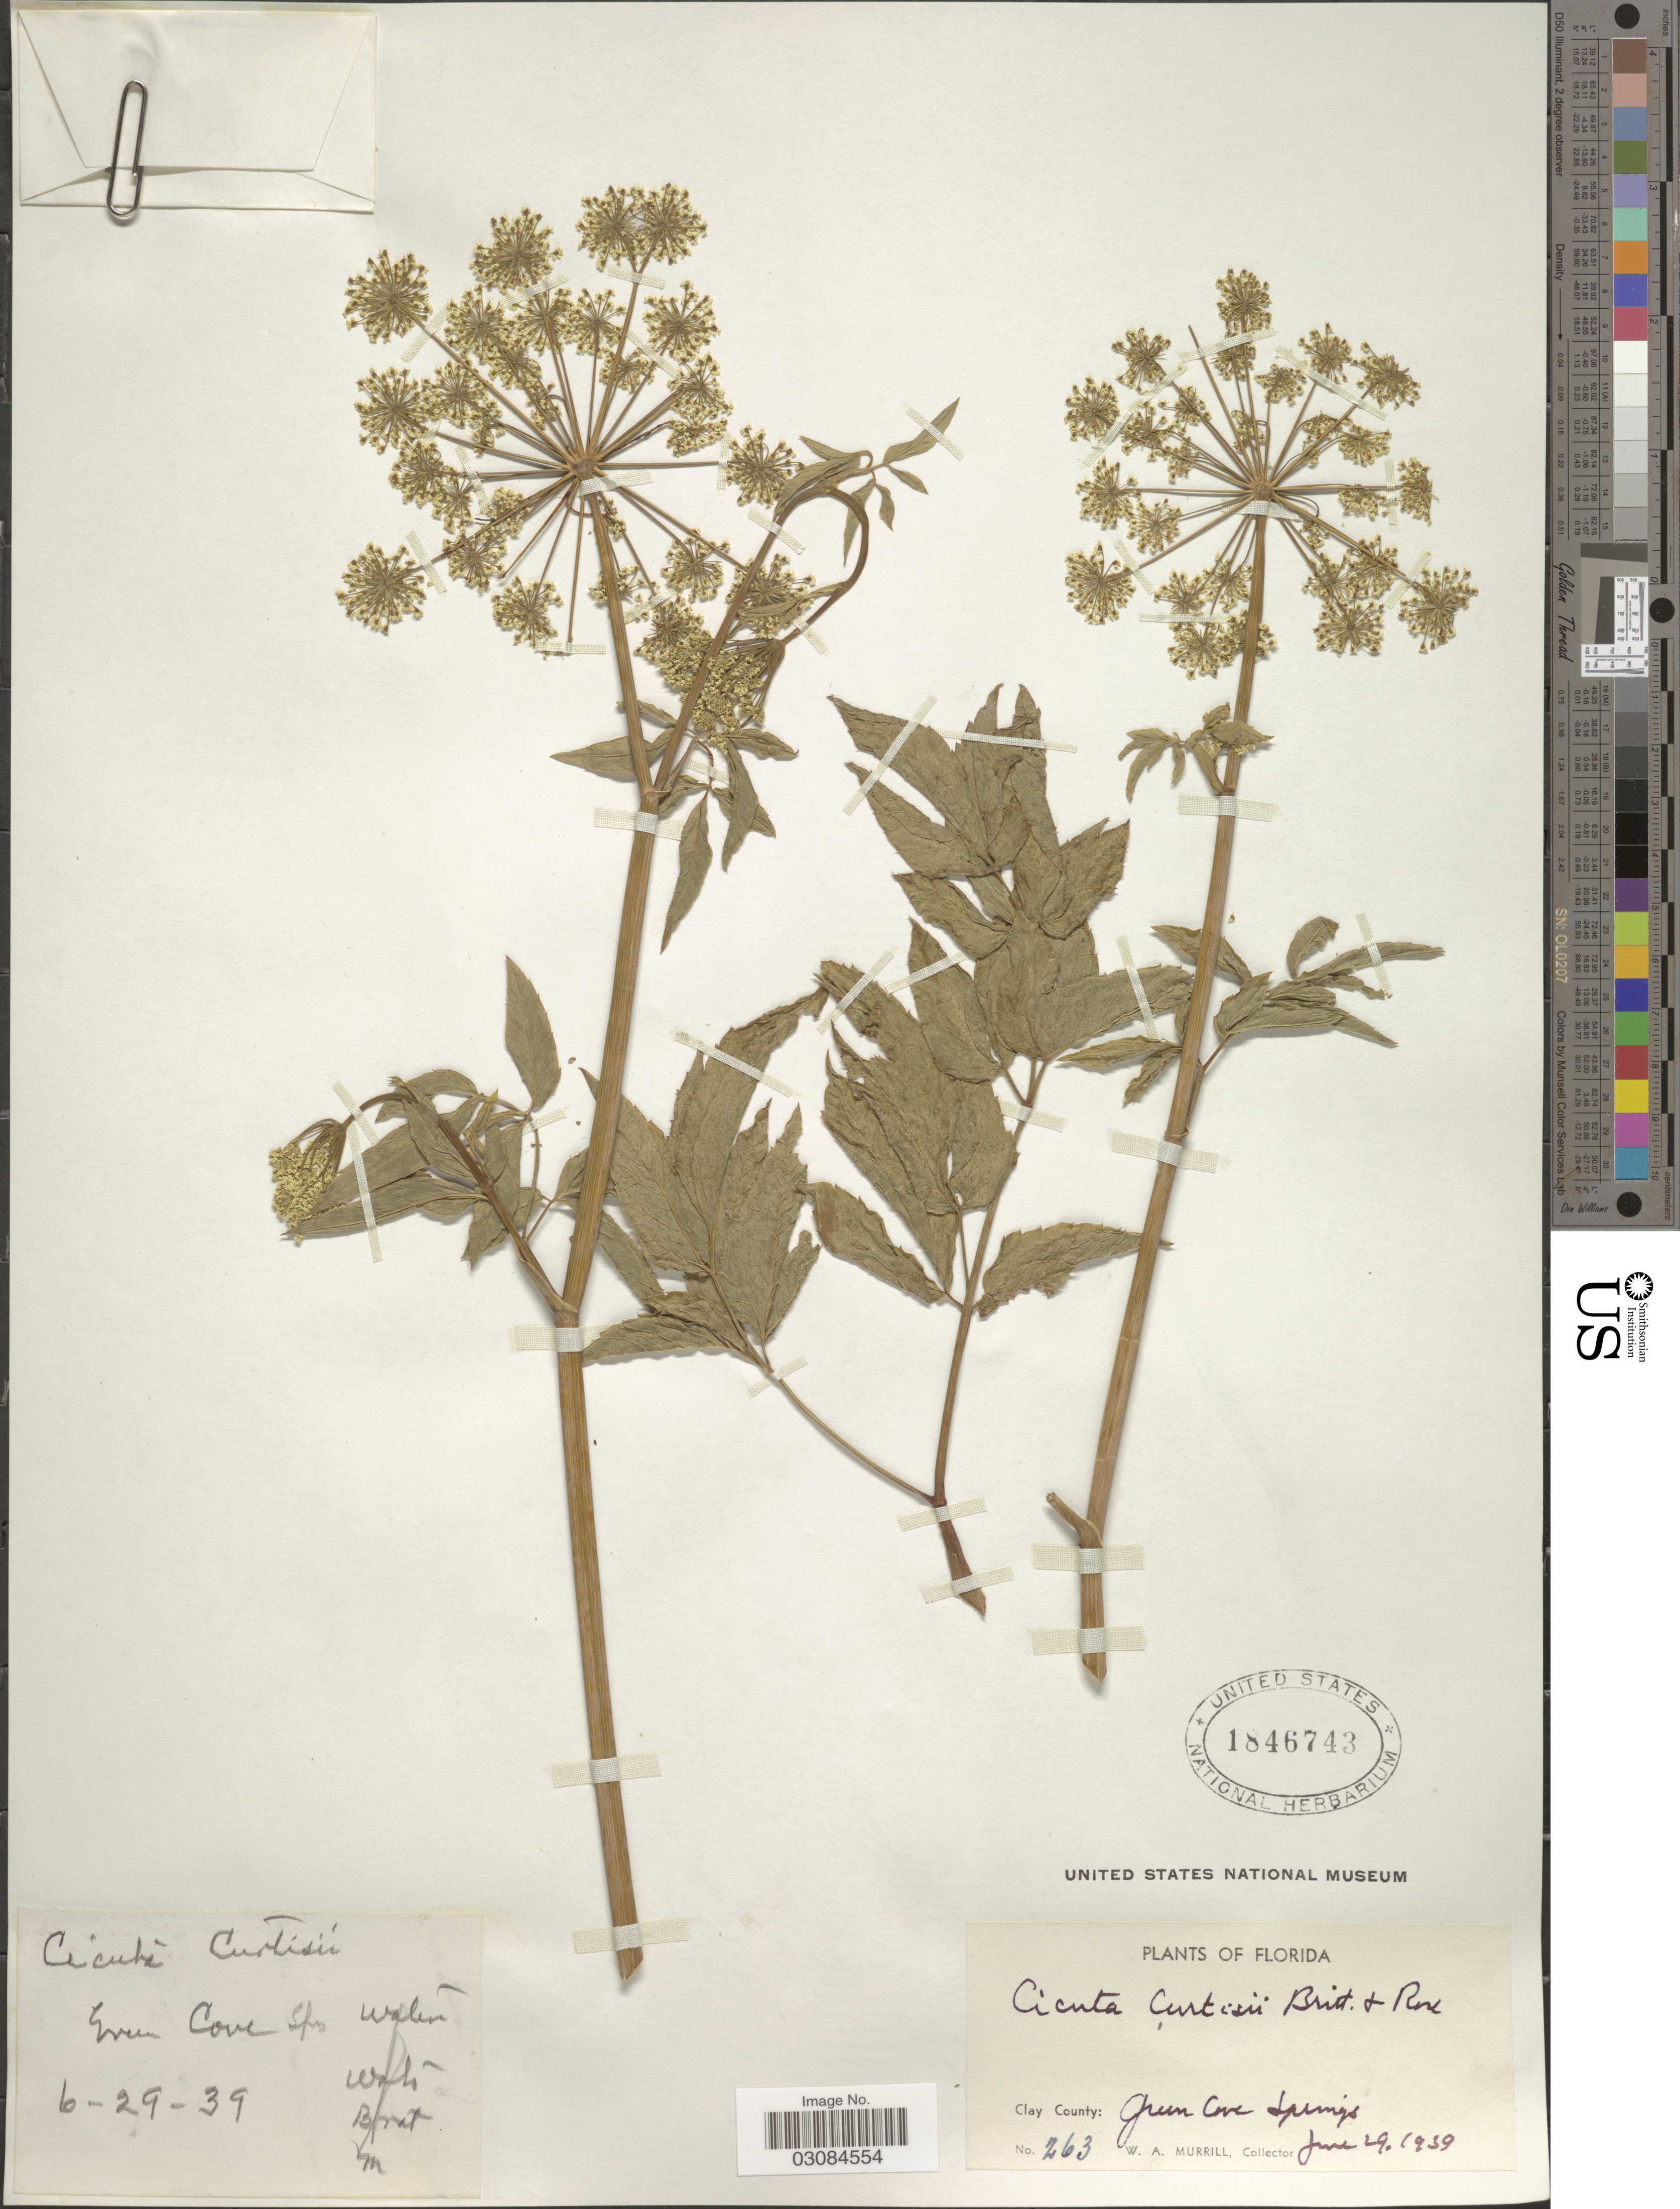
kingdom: Plantae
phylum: Tracheophyta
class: Magnoliopsida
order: Apiales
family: Apiaceae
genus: Cicuta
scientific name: Cicuta mexicana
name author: J.M. Coult. & Rose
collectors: W. A. Murrill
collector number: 263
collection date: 1939-06-29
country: United States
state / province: Florida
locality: Clay County: Greene Cove Springs.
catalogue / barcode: US 1846743